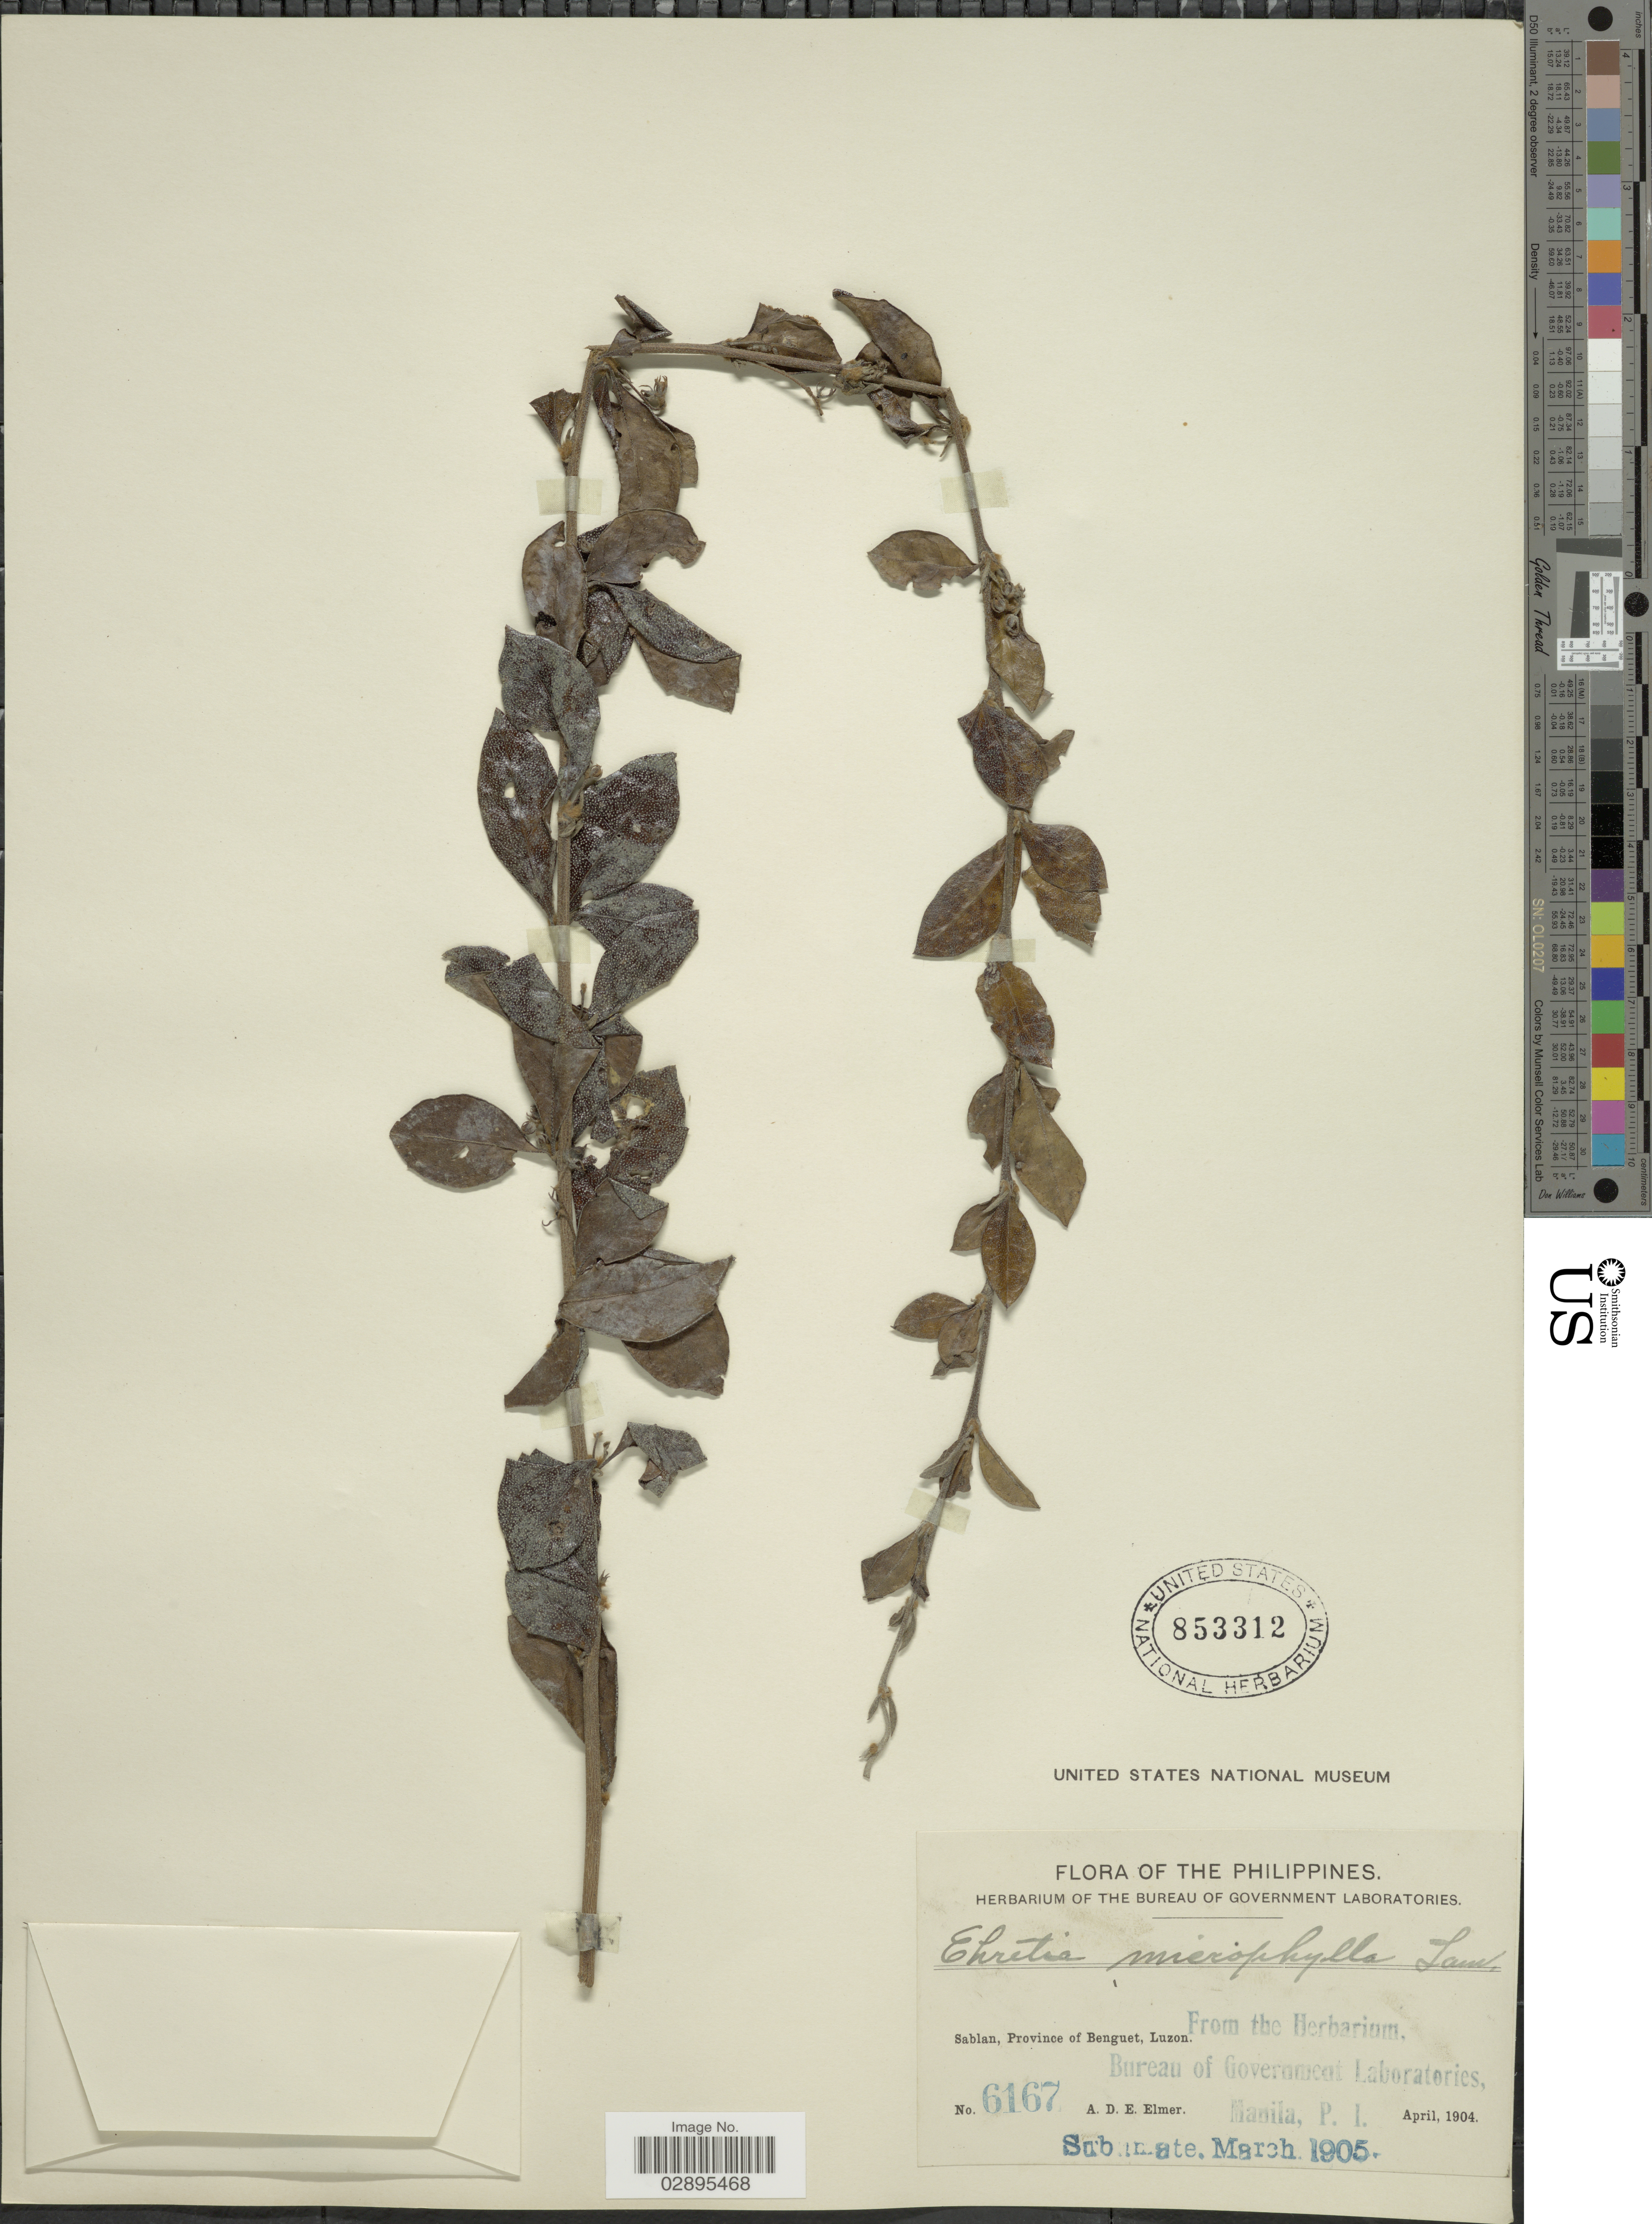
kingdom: Plantae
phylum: Tracheophyta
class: Magnoliopsida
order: Boraginales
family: Ehretiaceae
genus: Ehretia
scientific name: Ehretia microphylla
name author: Lam.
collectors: A. D. E. Elmer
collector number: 6167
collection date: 1904-04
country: Philippines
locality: Sablan, Province of Benguet, Luzon.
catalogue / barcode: US 853312